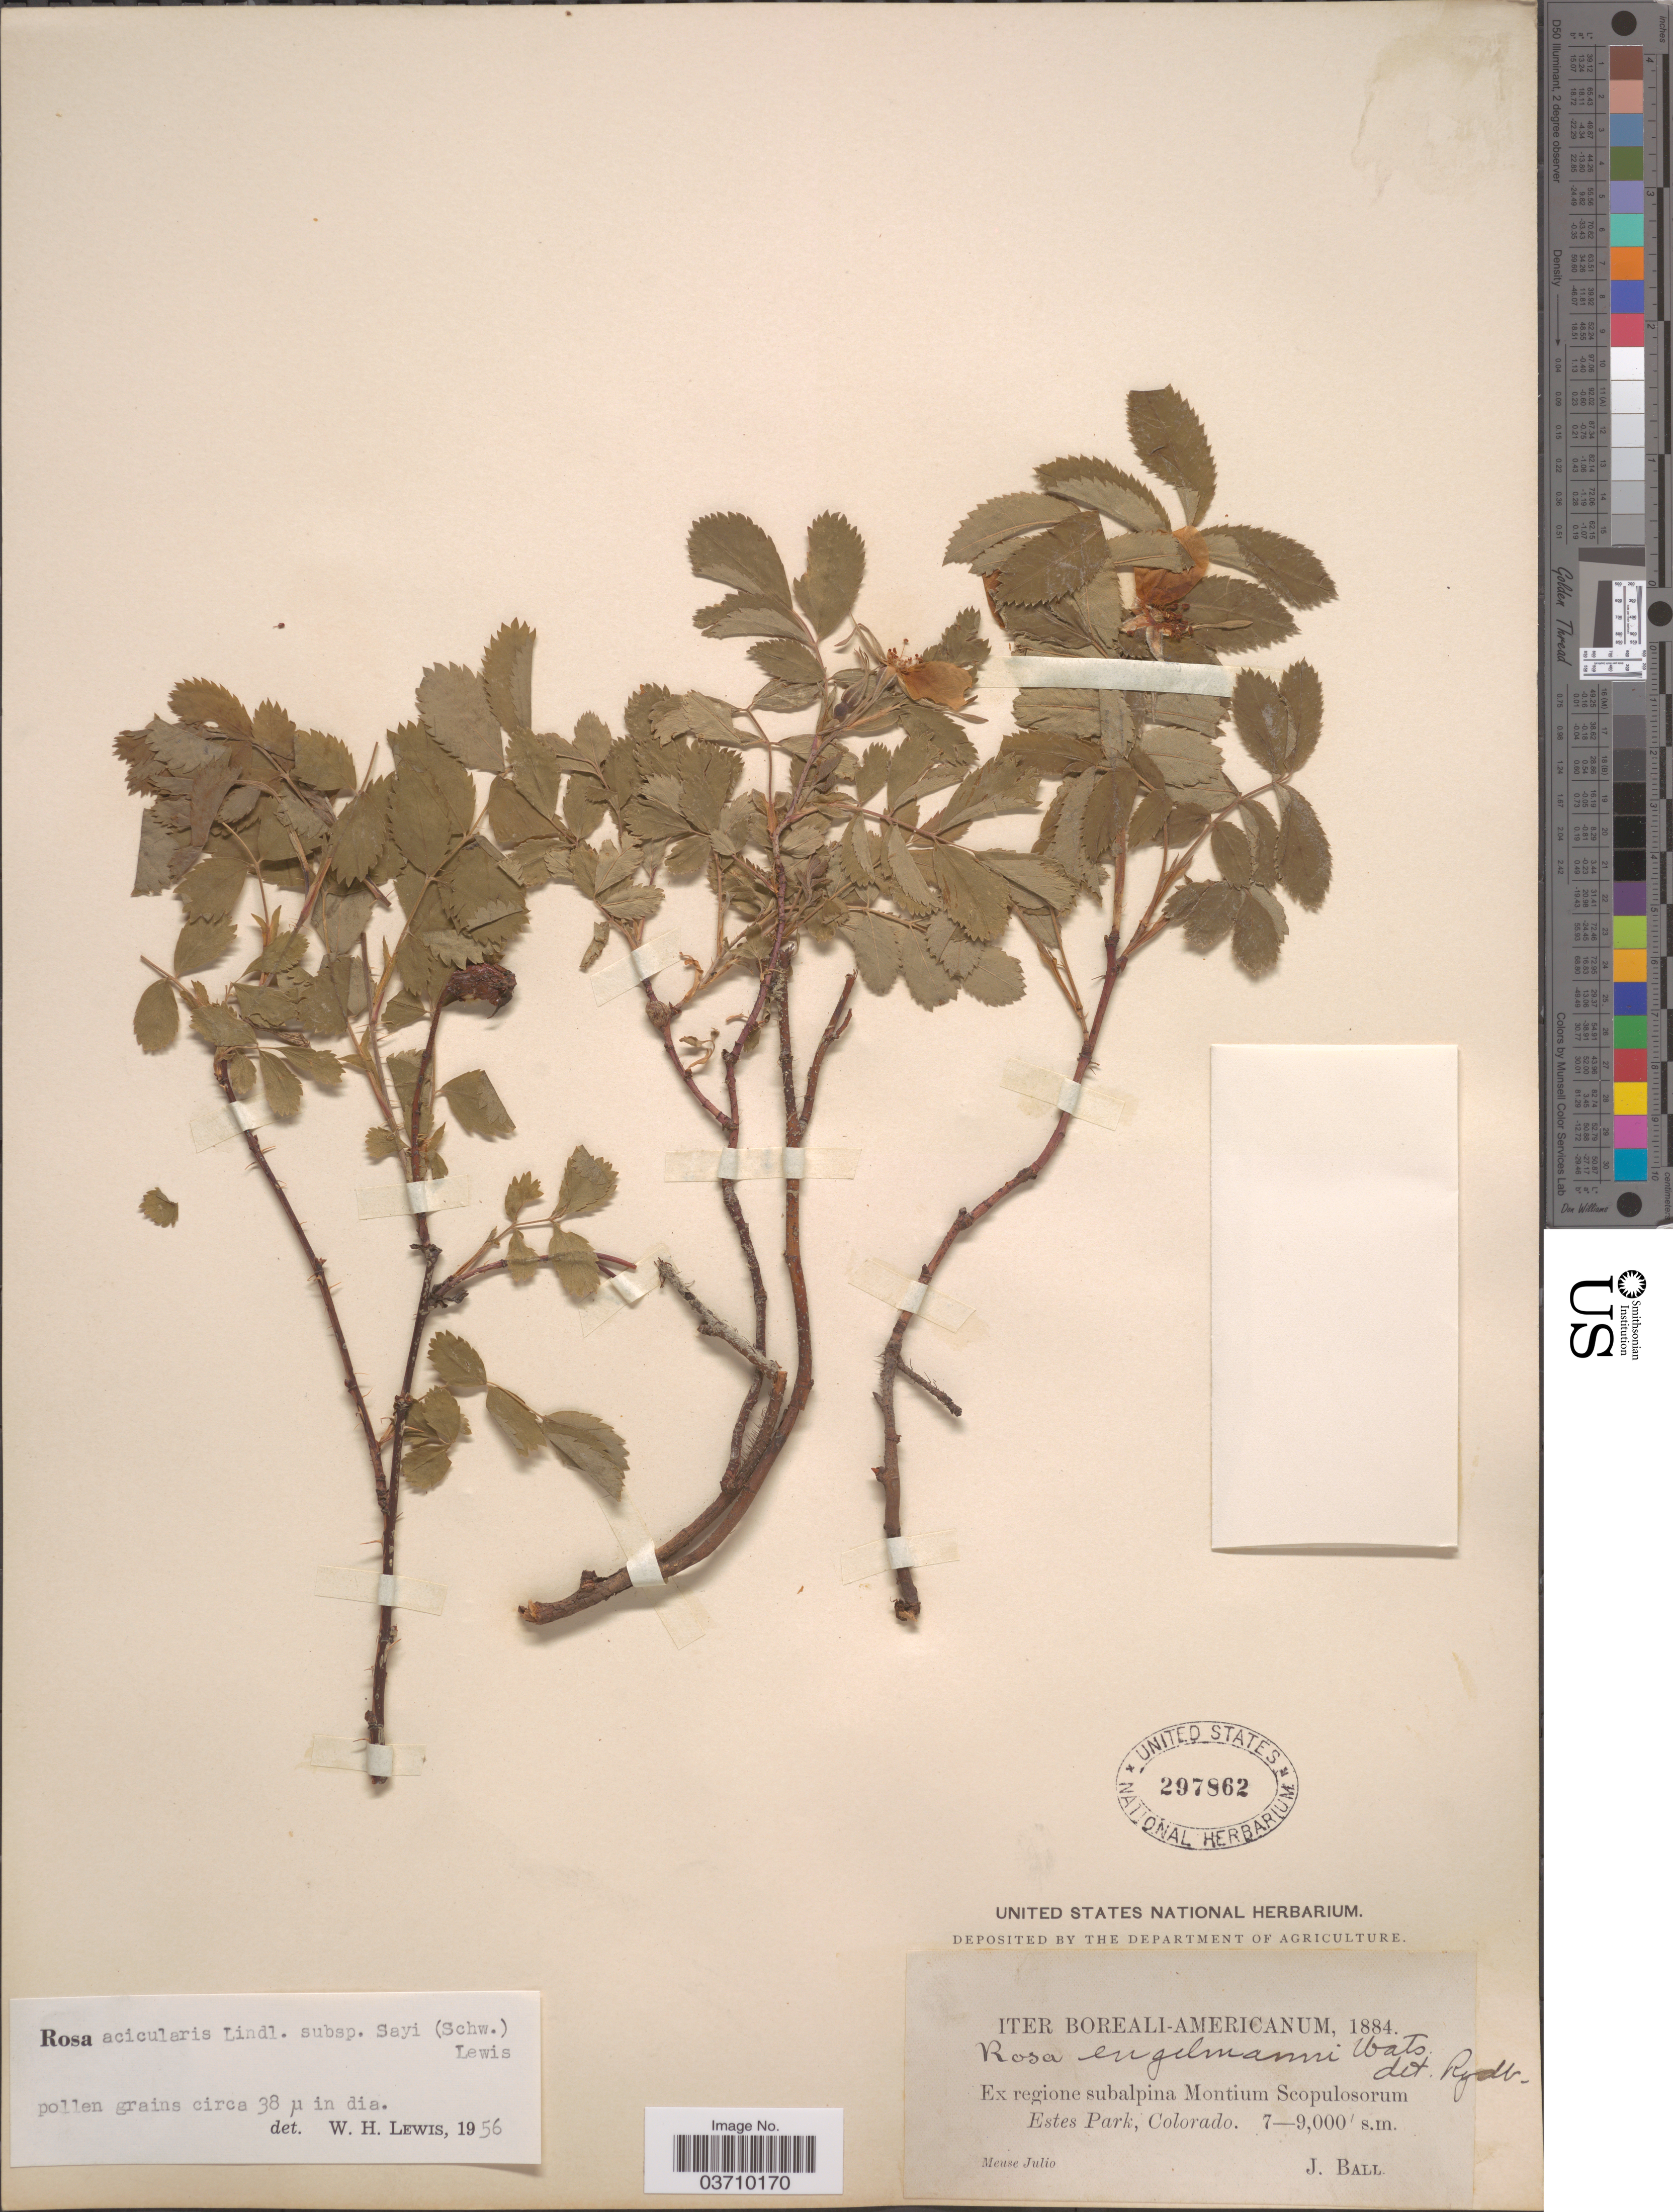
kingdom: Plantae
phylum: Tracheophyta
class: Magnoliopsida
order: Rosales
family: Rosaceae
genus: Rosa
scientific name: Rosa acicularis var. sayi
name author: (Schwein.) Rehder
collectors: J. Ball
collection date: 1884-07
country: United States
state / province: Colorado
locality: Iter Boreali-Americanum. Ex regione subalpina Montium Scopulosorum. Estes Park.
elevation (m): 2134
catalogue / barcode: US 297862